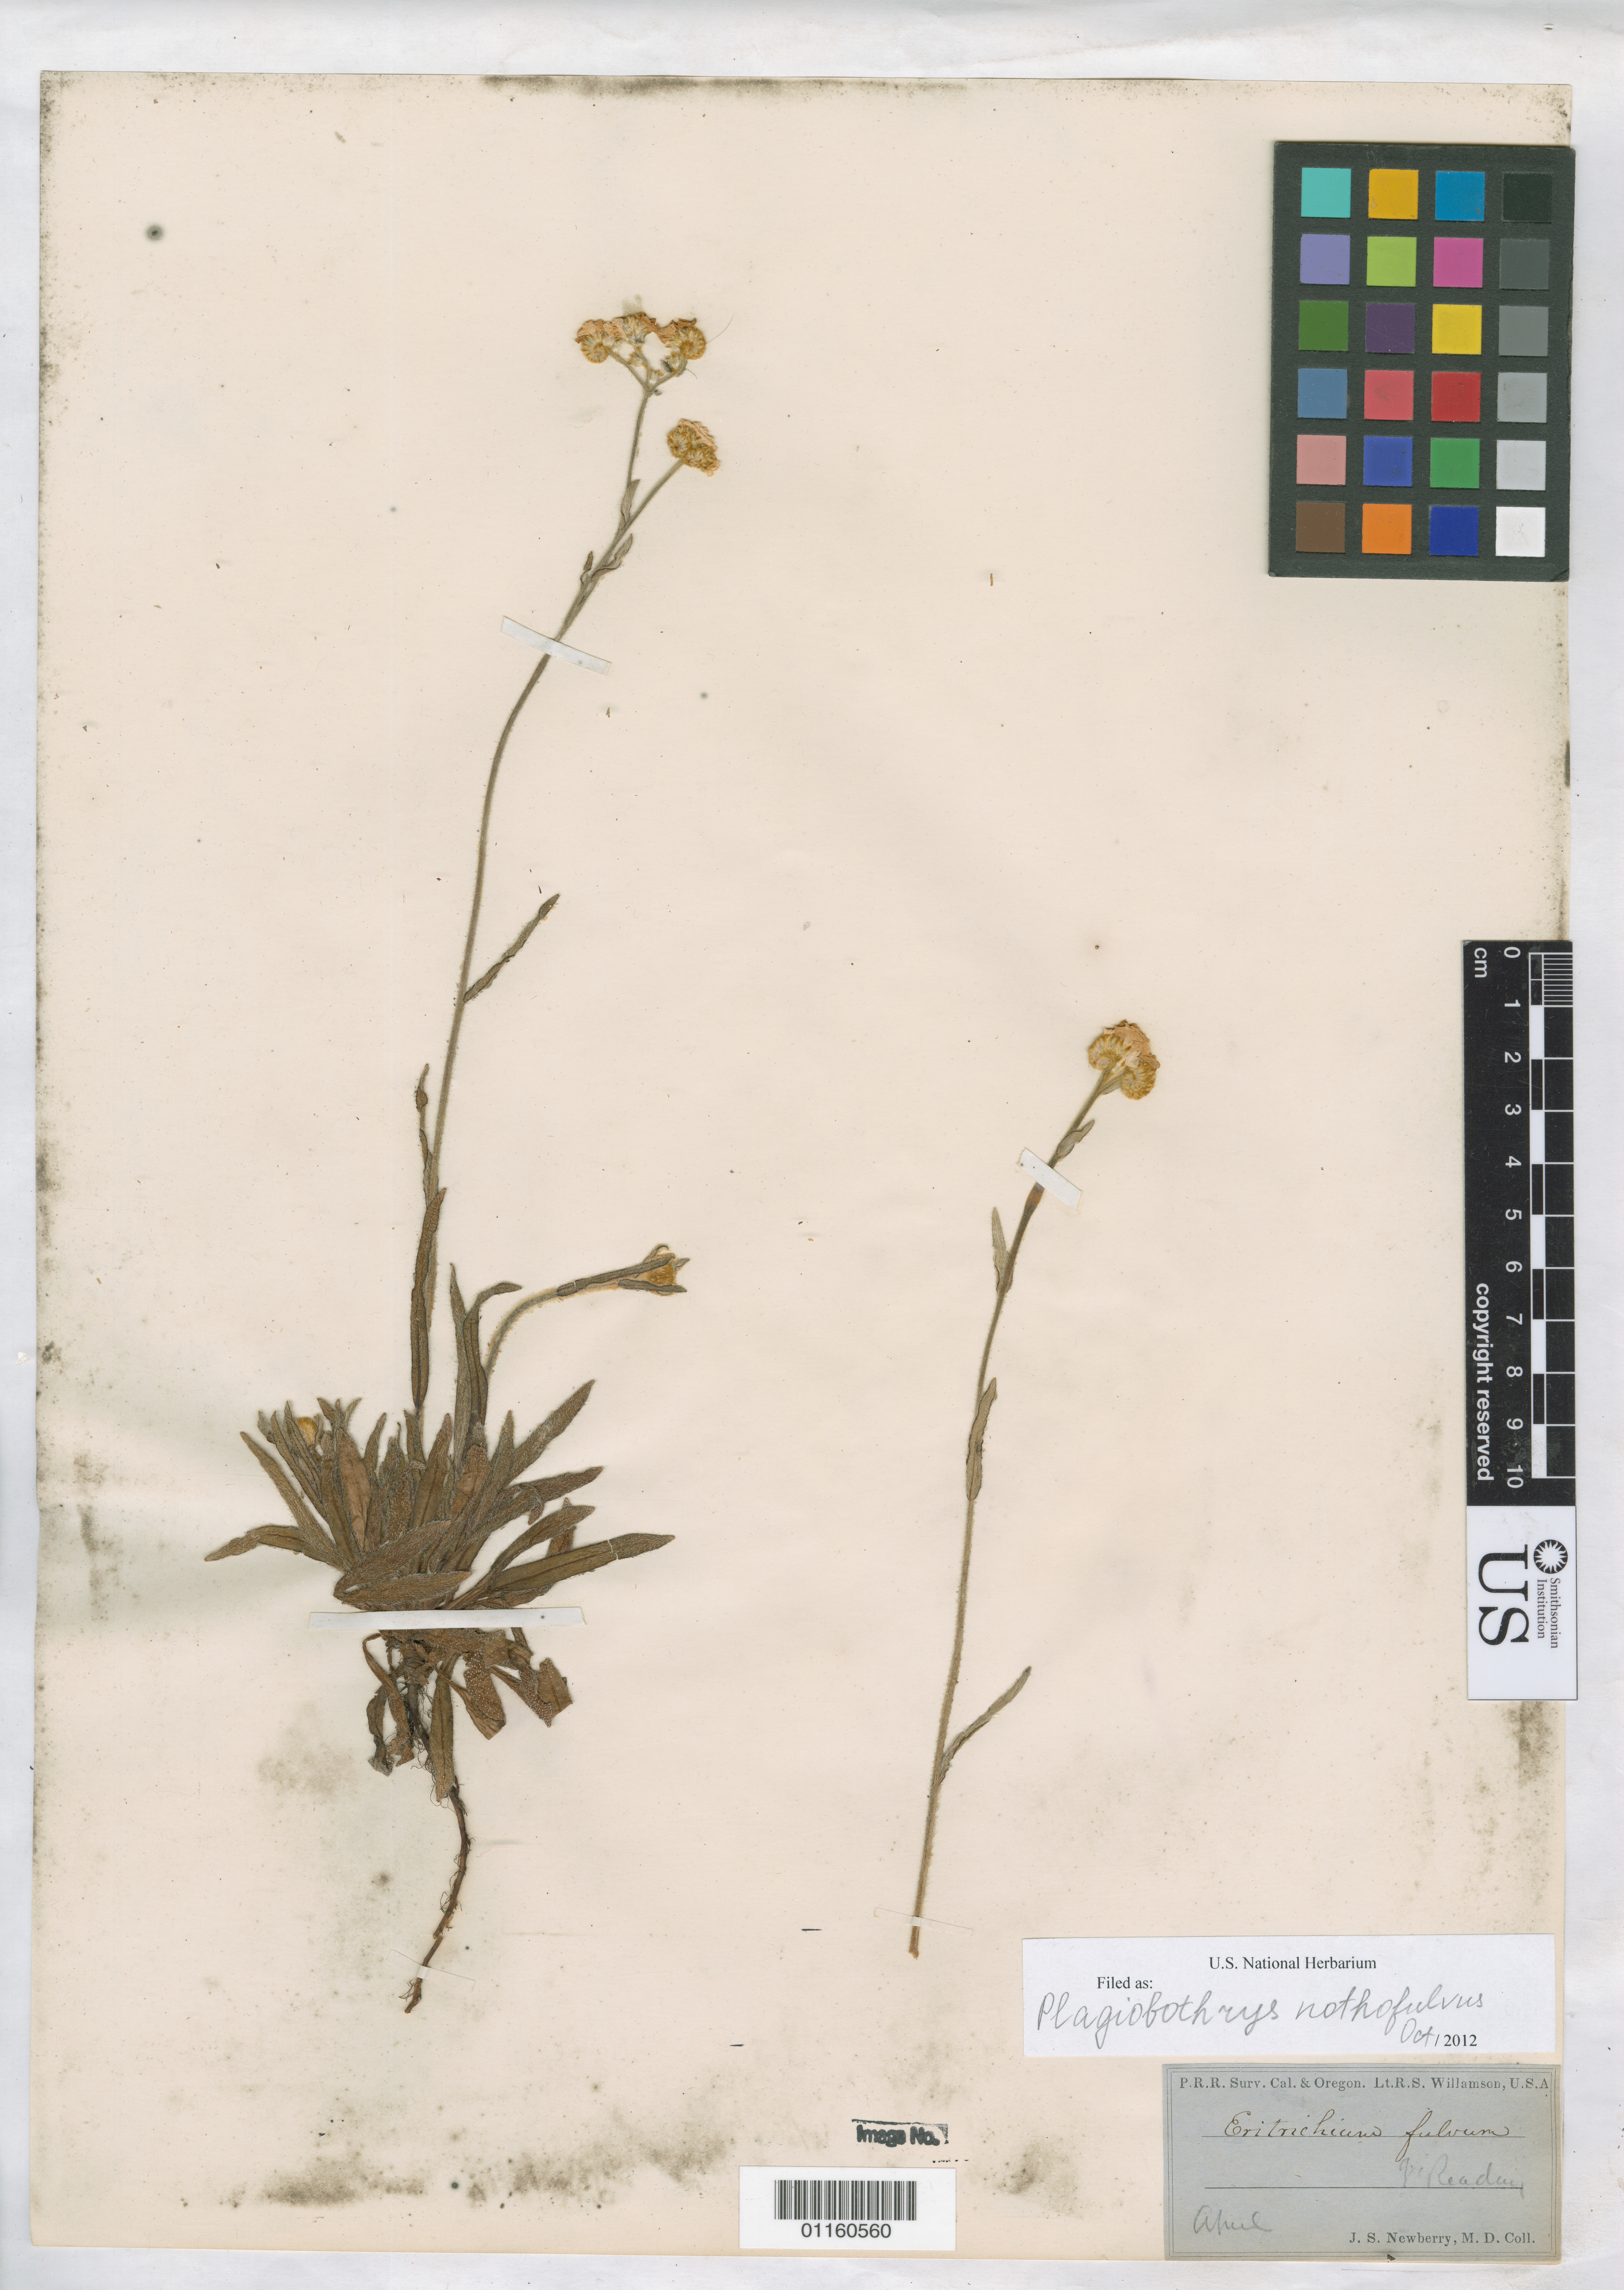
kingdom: Plantae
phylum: Tracheophyta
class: Magnoliopsida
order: Boraginales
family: Boraginaceae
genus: Plagiobothrys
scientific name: Plagiobothrys nothofulvus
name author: (A. Gray) A. Gray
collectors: J. S. Newberry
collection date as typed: Apr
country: United States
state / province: California